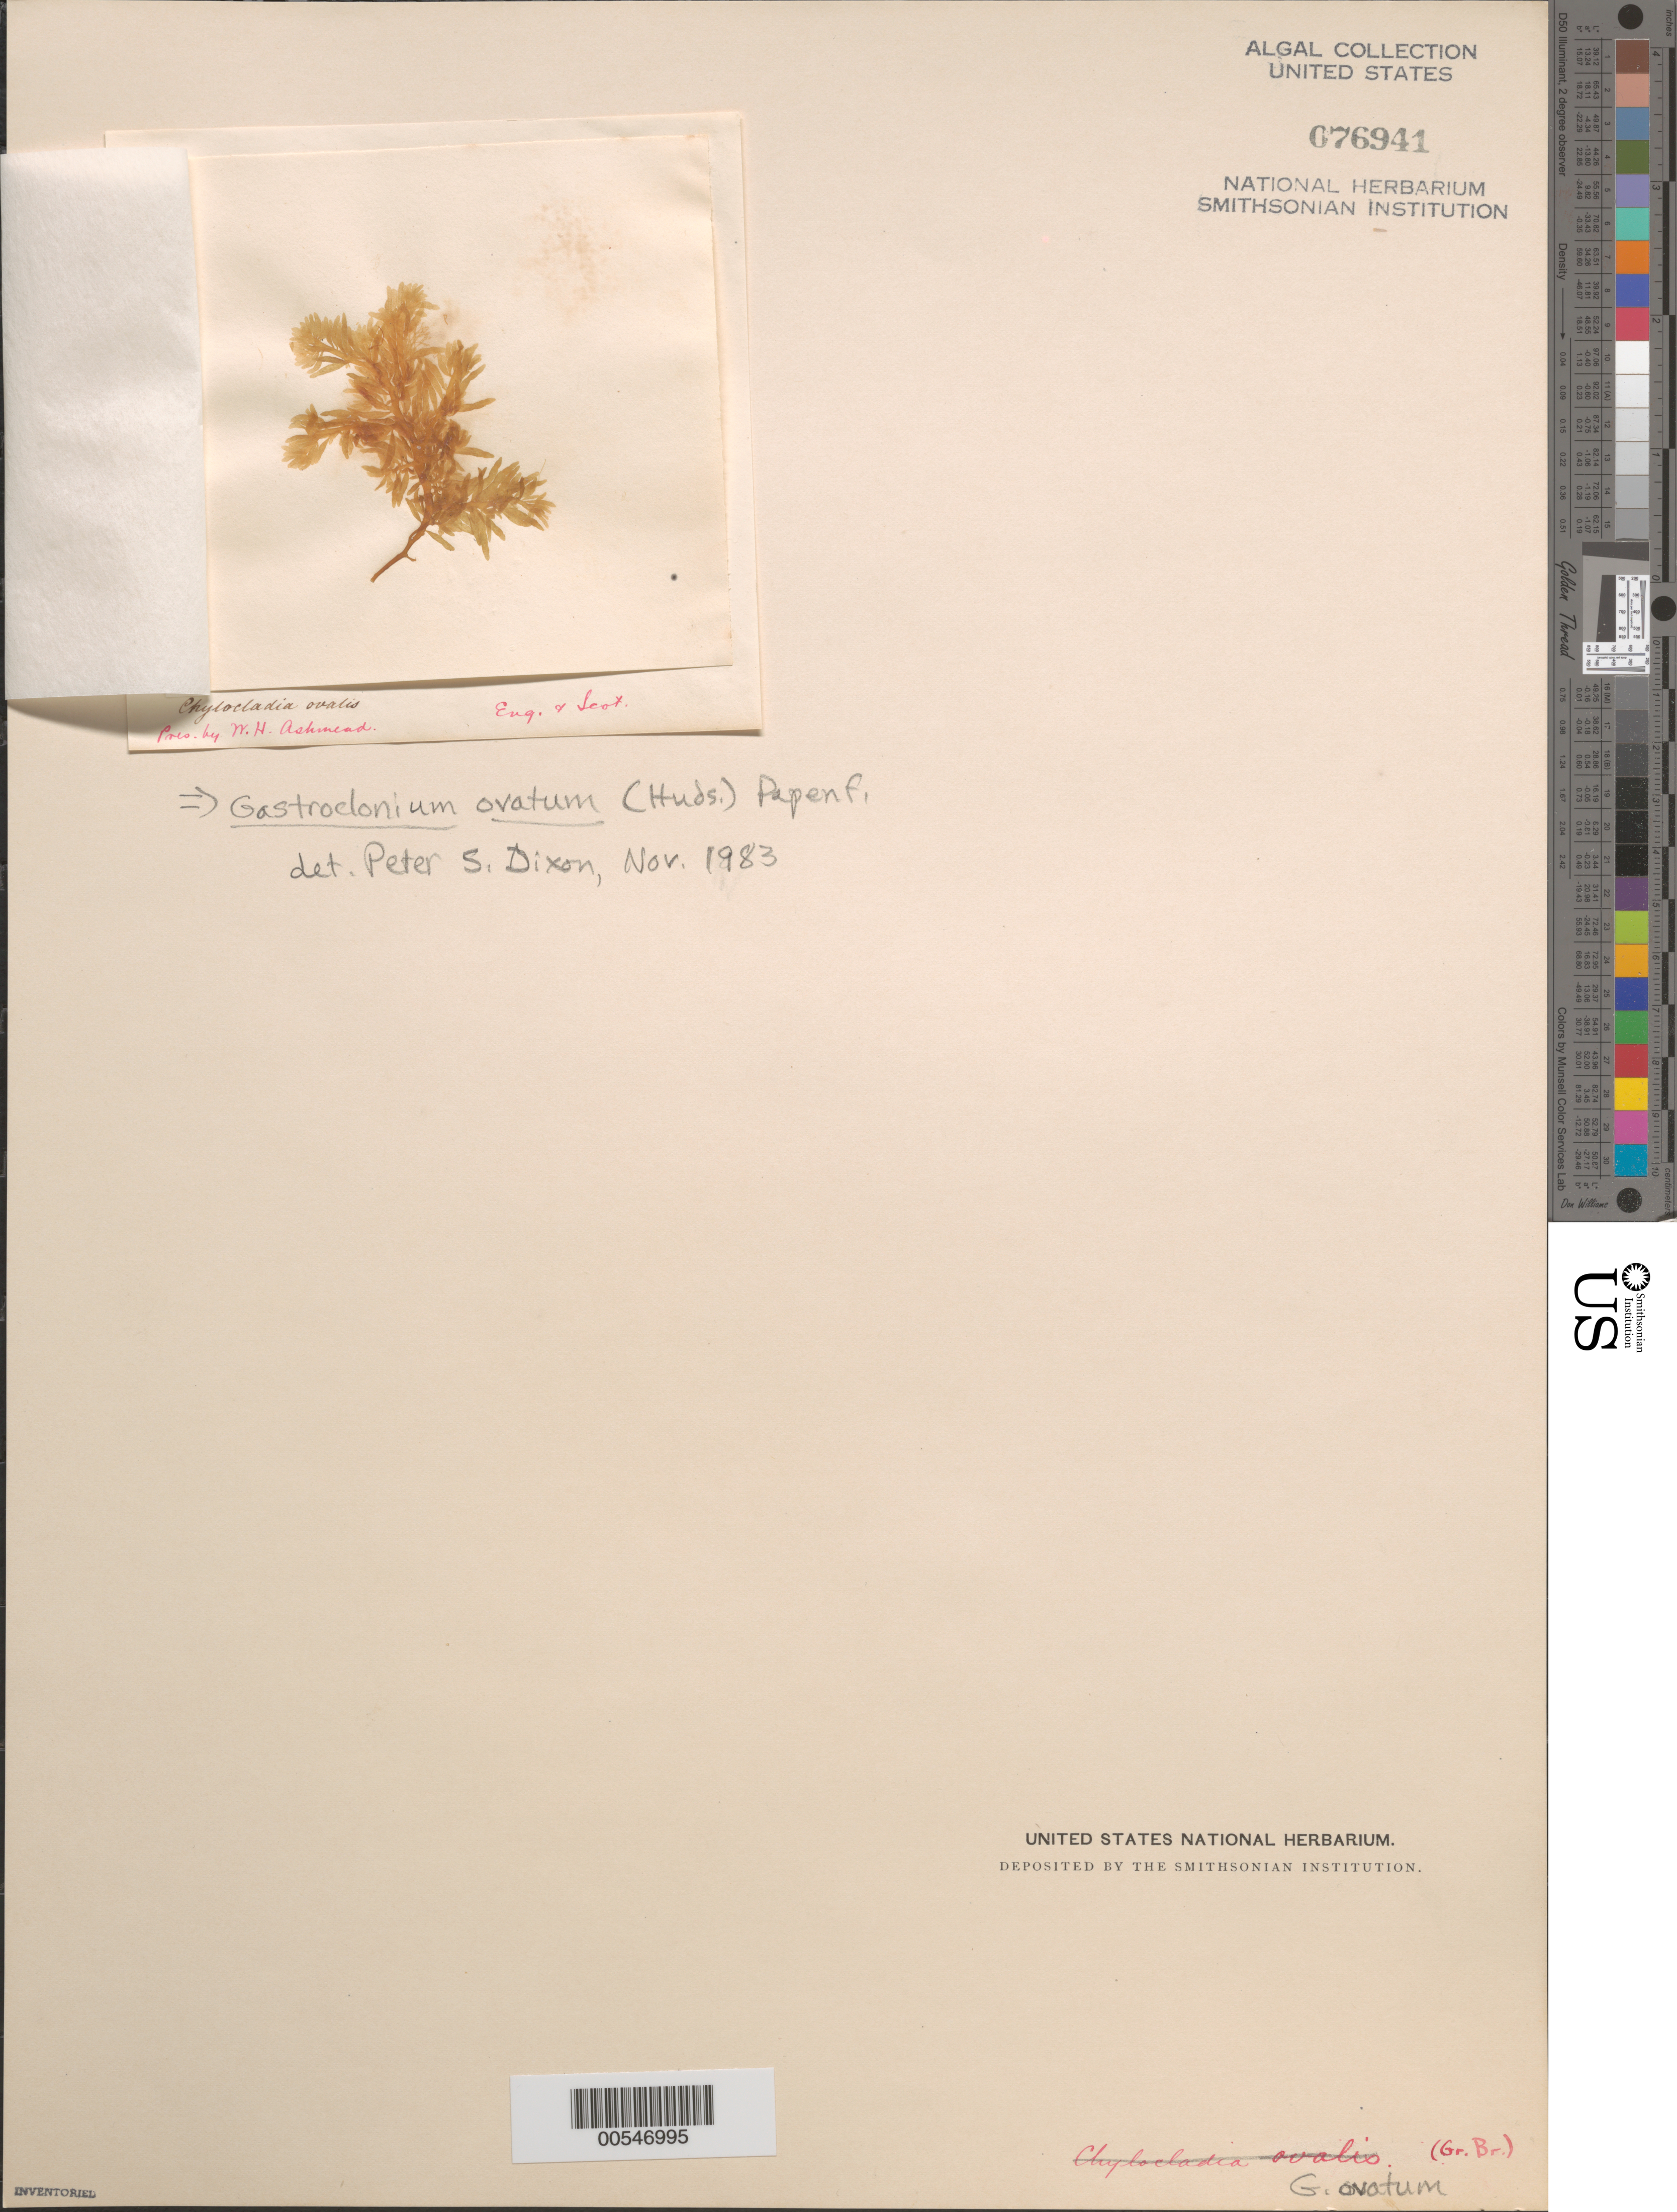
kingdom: Plantae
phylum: Rhodophyta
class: Florideophyceae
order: Rhodymeniales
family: Champiaceae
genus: Gastroclonium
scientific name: Gastroclonium ovatum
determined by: Dixon, P. S.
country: United Kingdom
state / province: England / Scotland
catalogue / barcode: US 76941